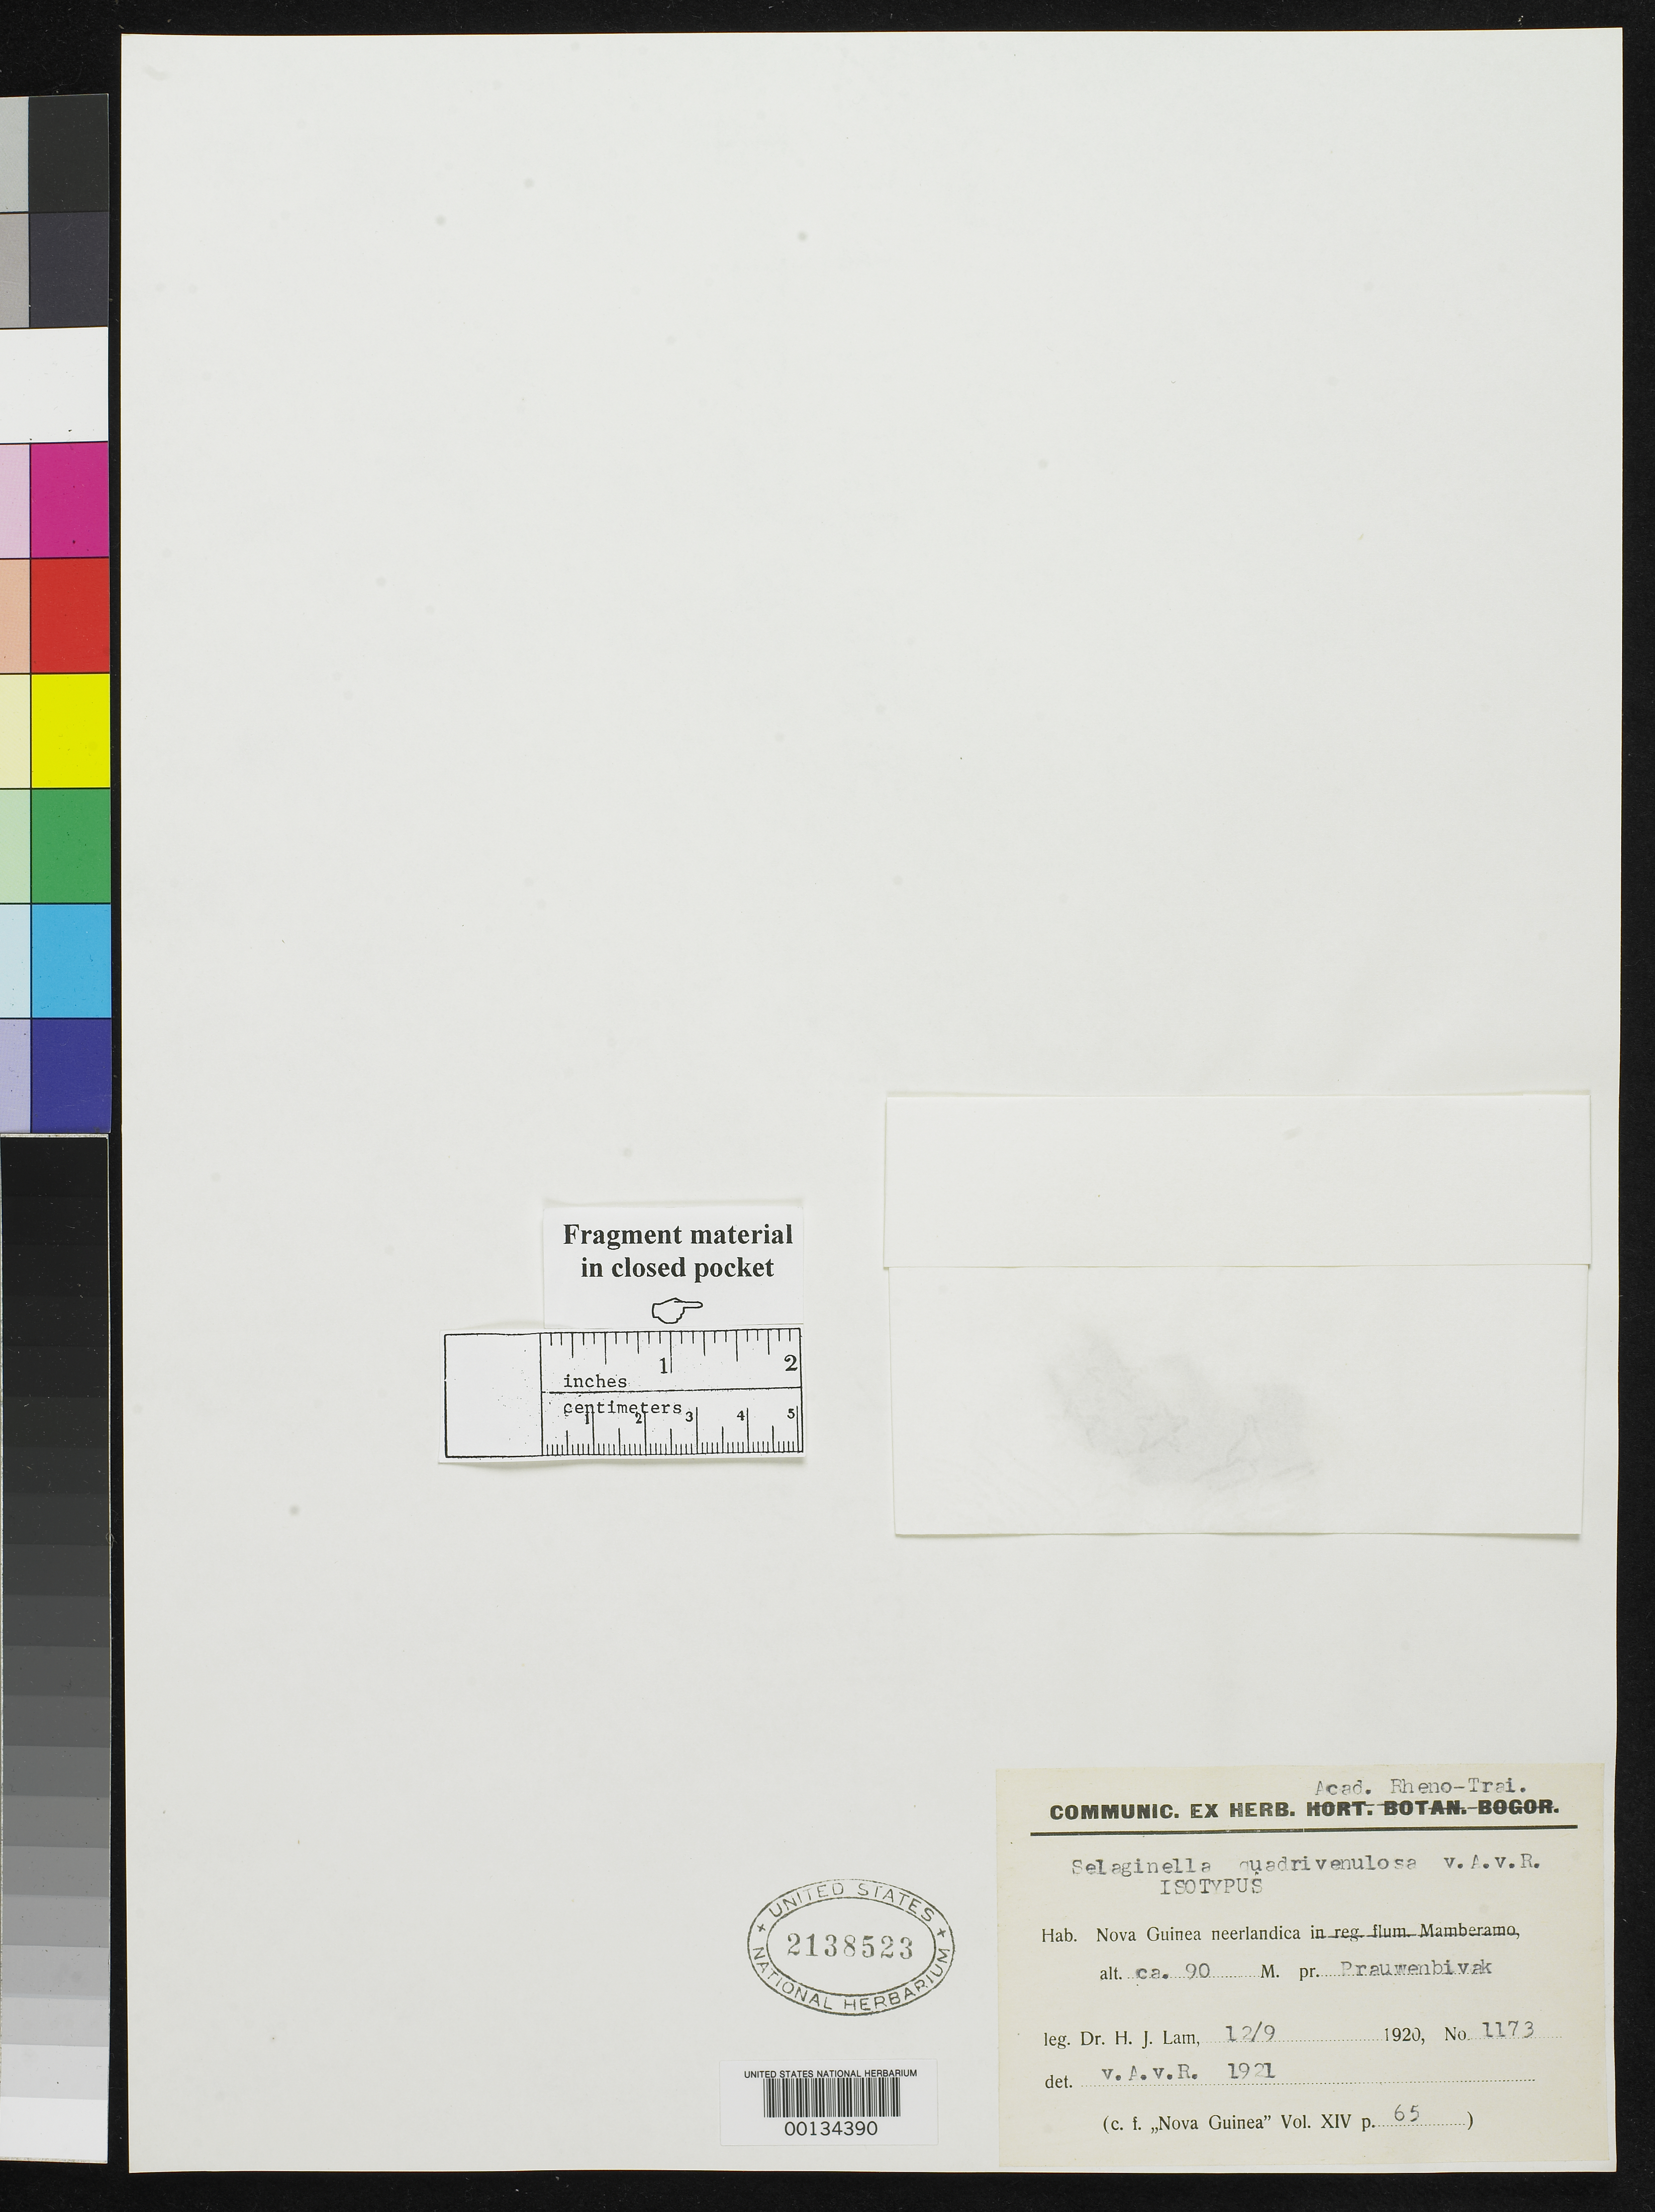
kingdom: Plantae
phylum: Tracheophyta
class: Lycopodiopsida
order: Selaginellales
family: Selaginellaceae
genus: Selaginella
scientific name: Selaginella quadrivenulosa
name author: Alderw.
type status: Isotype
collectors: H. J. Lam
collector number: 1173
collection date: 1920-09-21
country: Indonesia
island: New Guinea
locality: Nova Guinea neerlandica, pr. Doormanrivier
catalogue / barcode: US 2138523